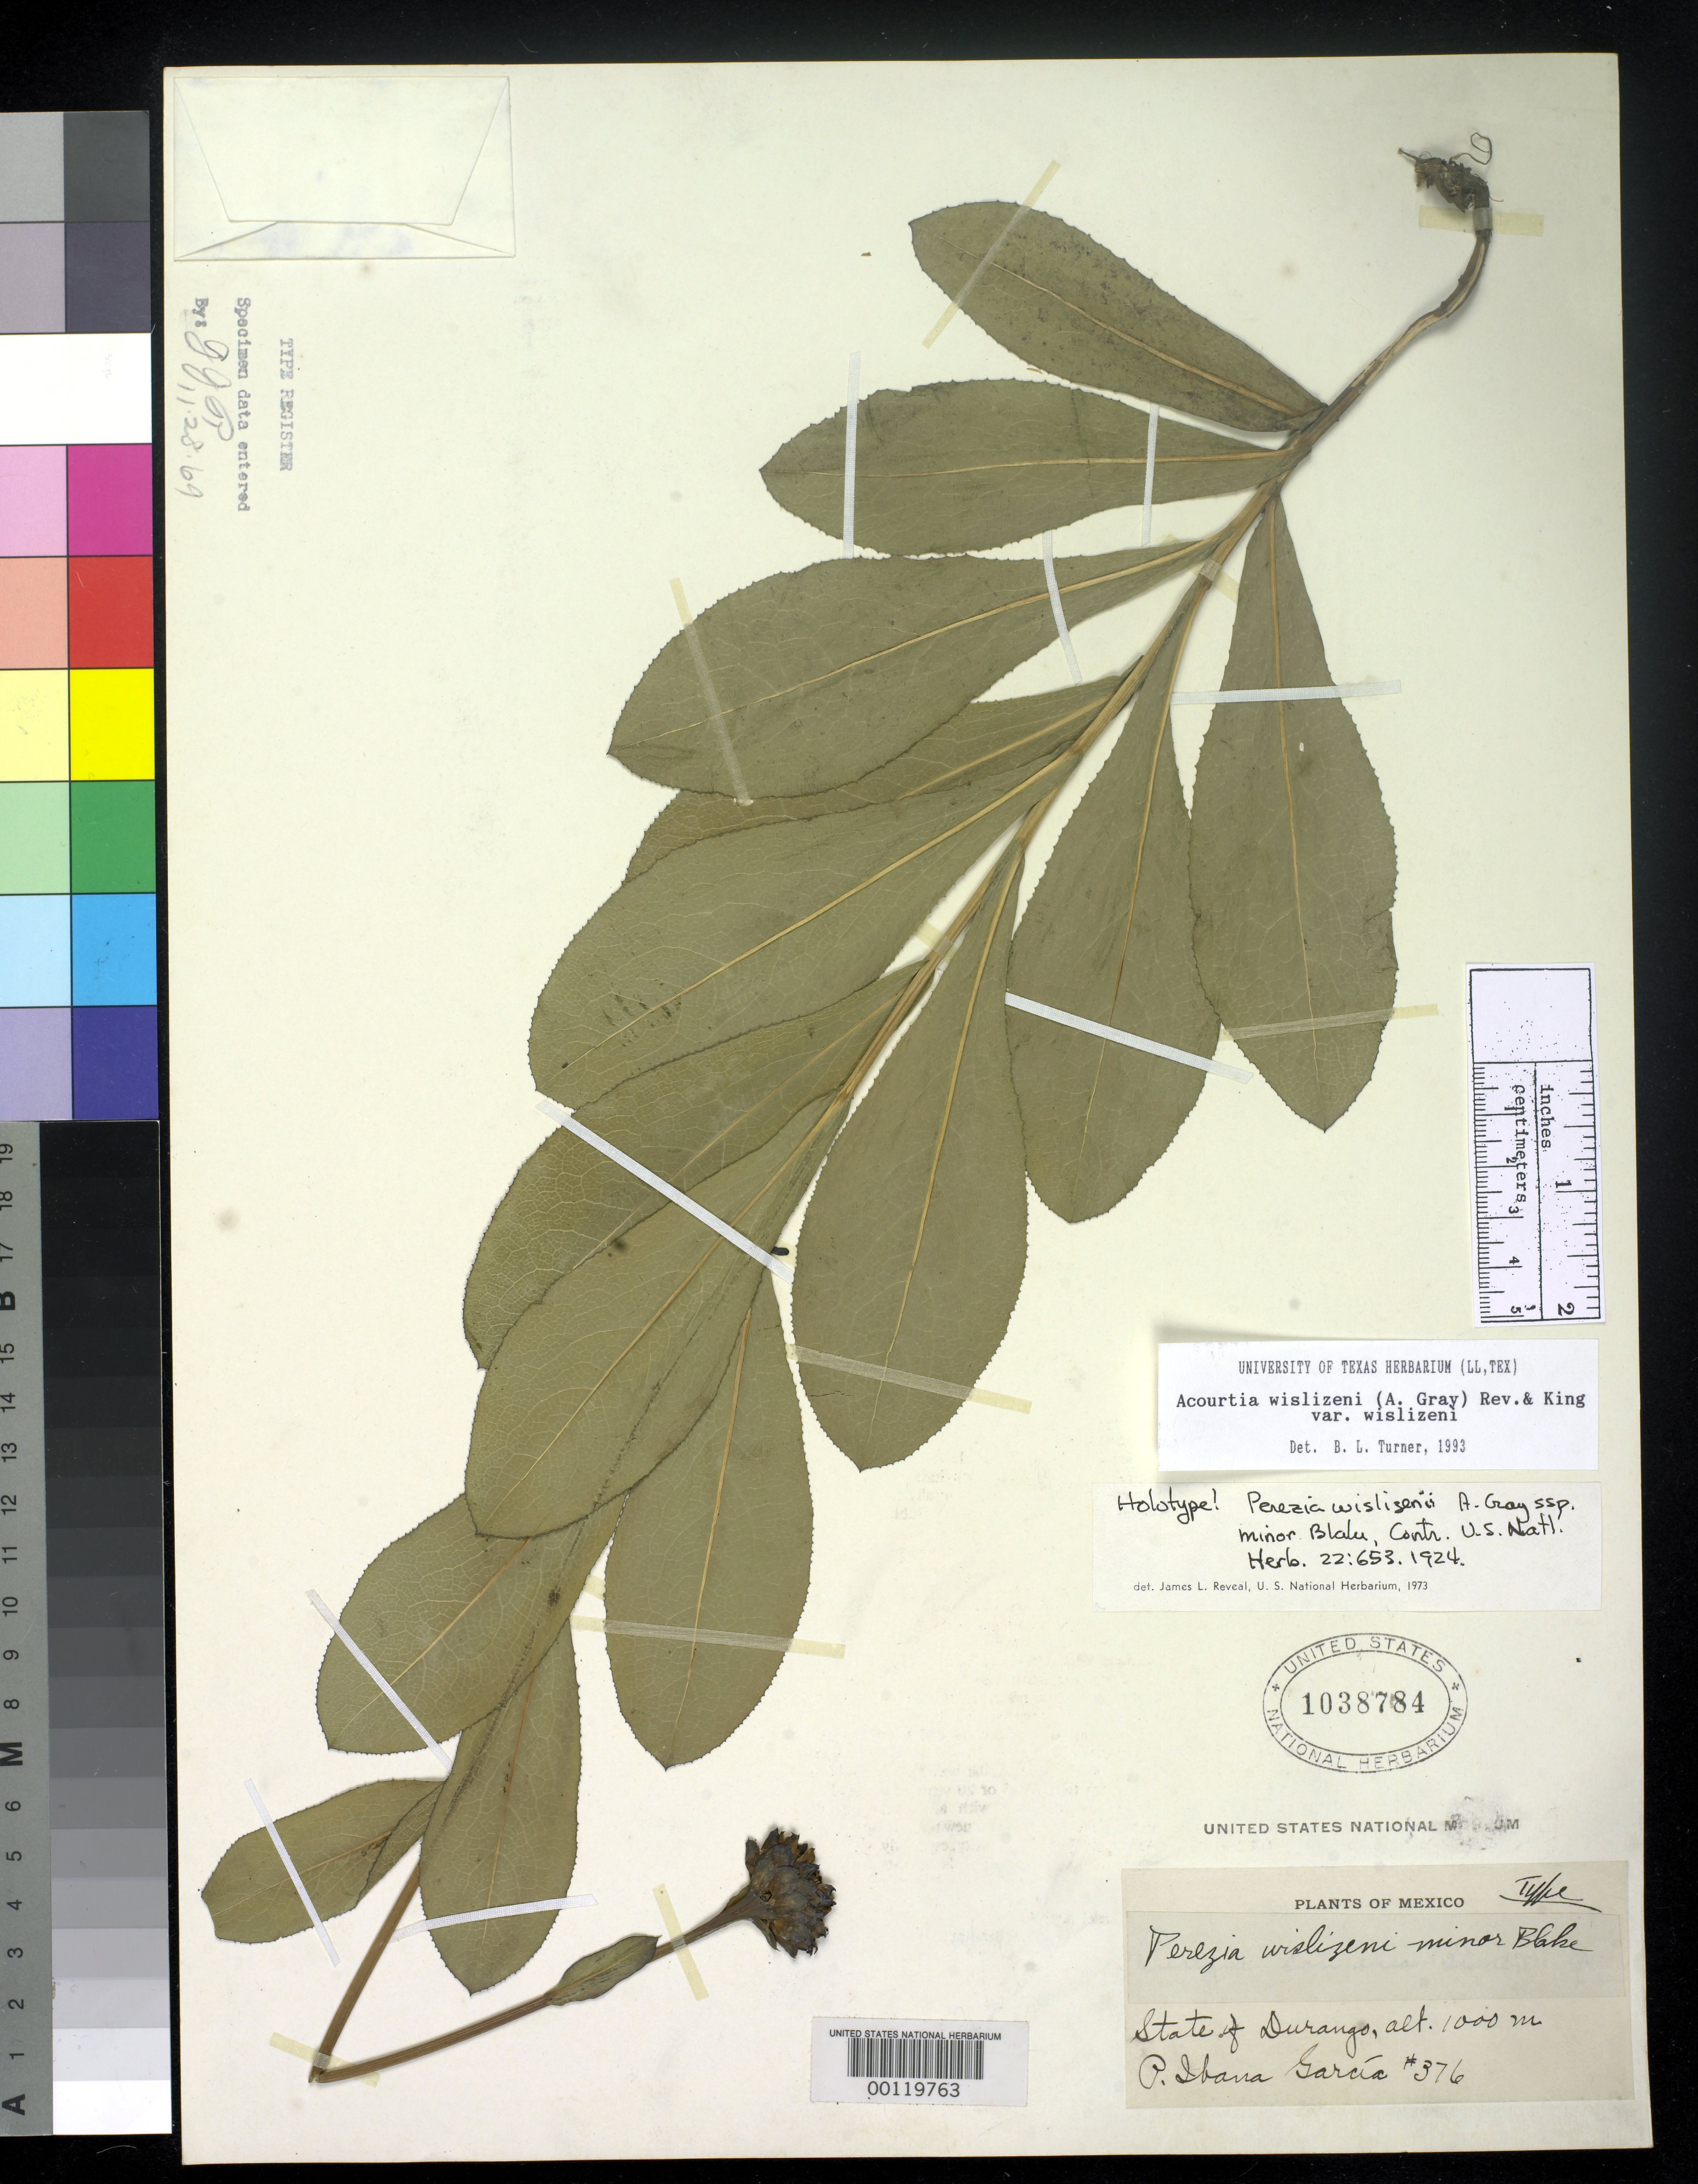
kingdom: Plantae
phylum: Tracheophyta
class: Magnoliopsida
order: Asterales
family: Asteraceae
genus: Perezia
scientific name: Perezia wislizeni subsp. minor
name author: S.F. Blake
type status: Holotype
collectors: P. I. Garcia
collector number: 376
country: Mexico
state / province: Durango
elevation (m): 1000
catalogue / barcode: US 1038784